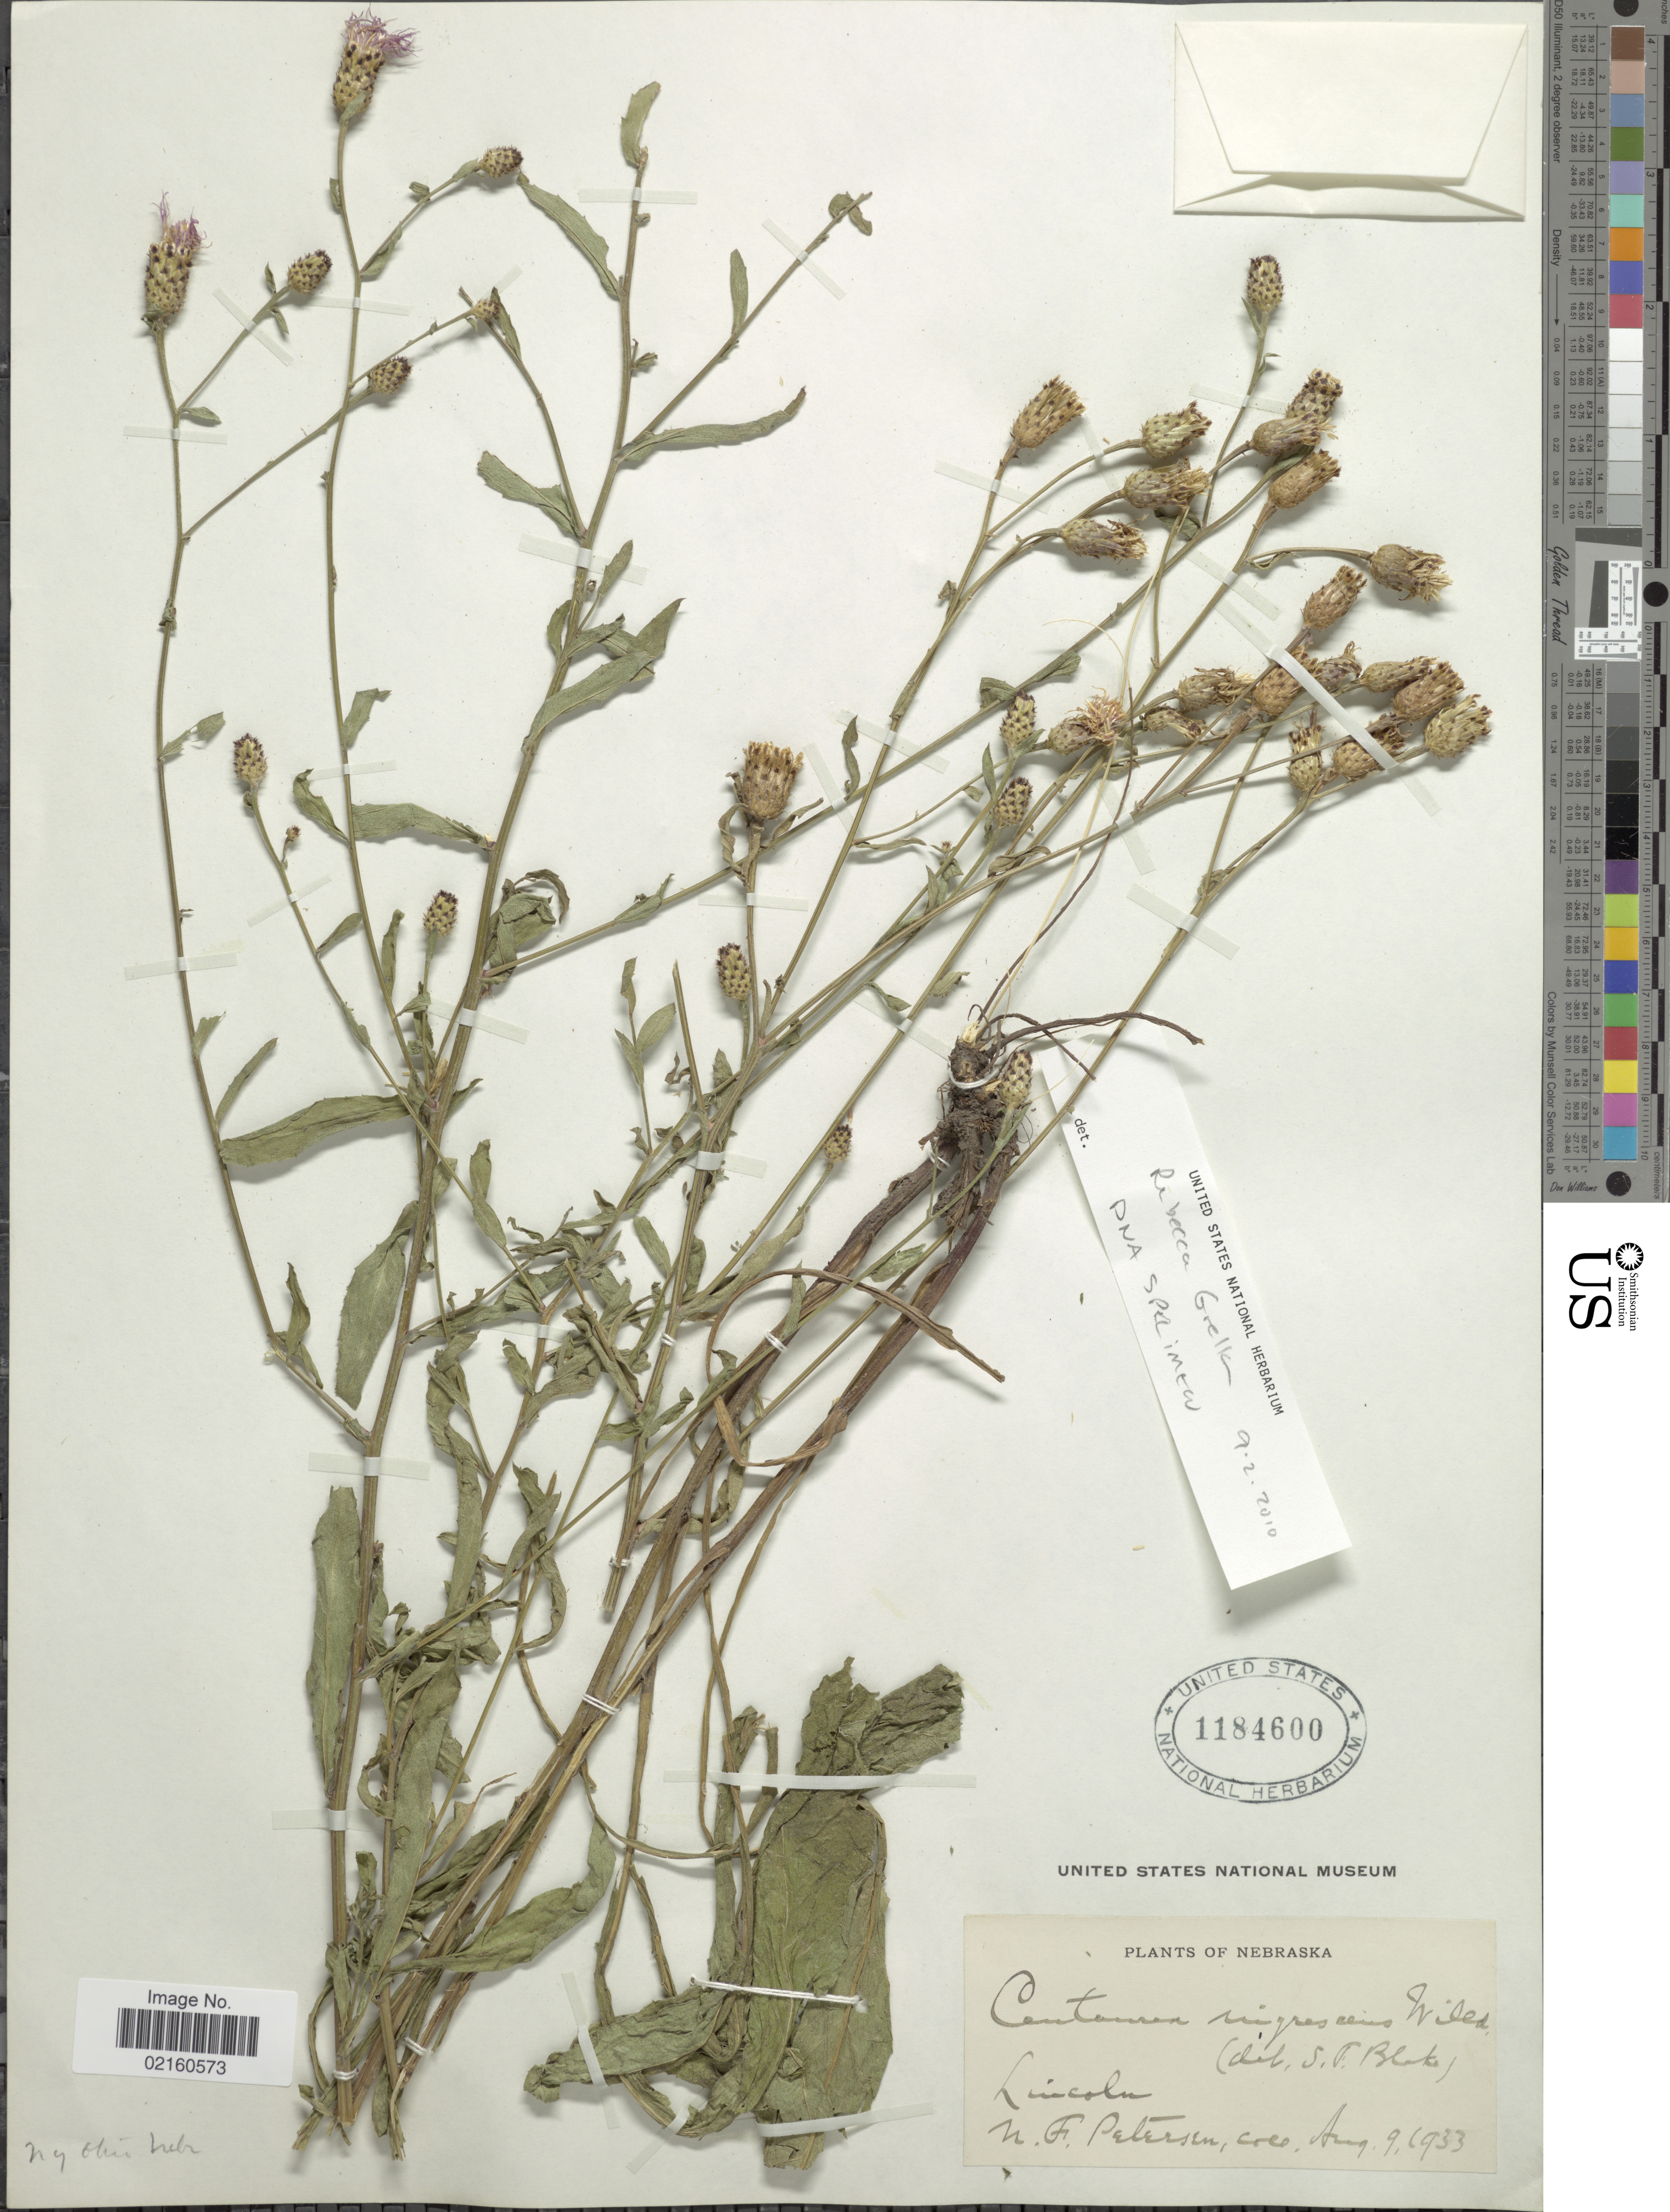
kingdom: Plantae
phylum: Tracheophyta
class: Magnoliopsida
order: Asterales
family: Asteraceae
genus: Centaurea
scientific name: Centaurea nigrescens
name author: Willd.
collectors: N. Petersen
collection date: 1933-08-09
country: United States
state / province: Nebraska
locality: Lincoln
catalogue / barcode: US 1184600